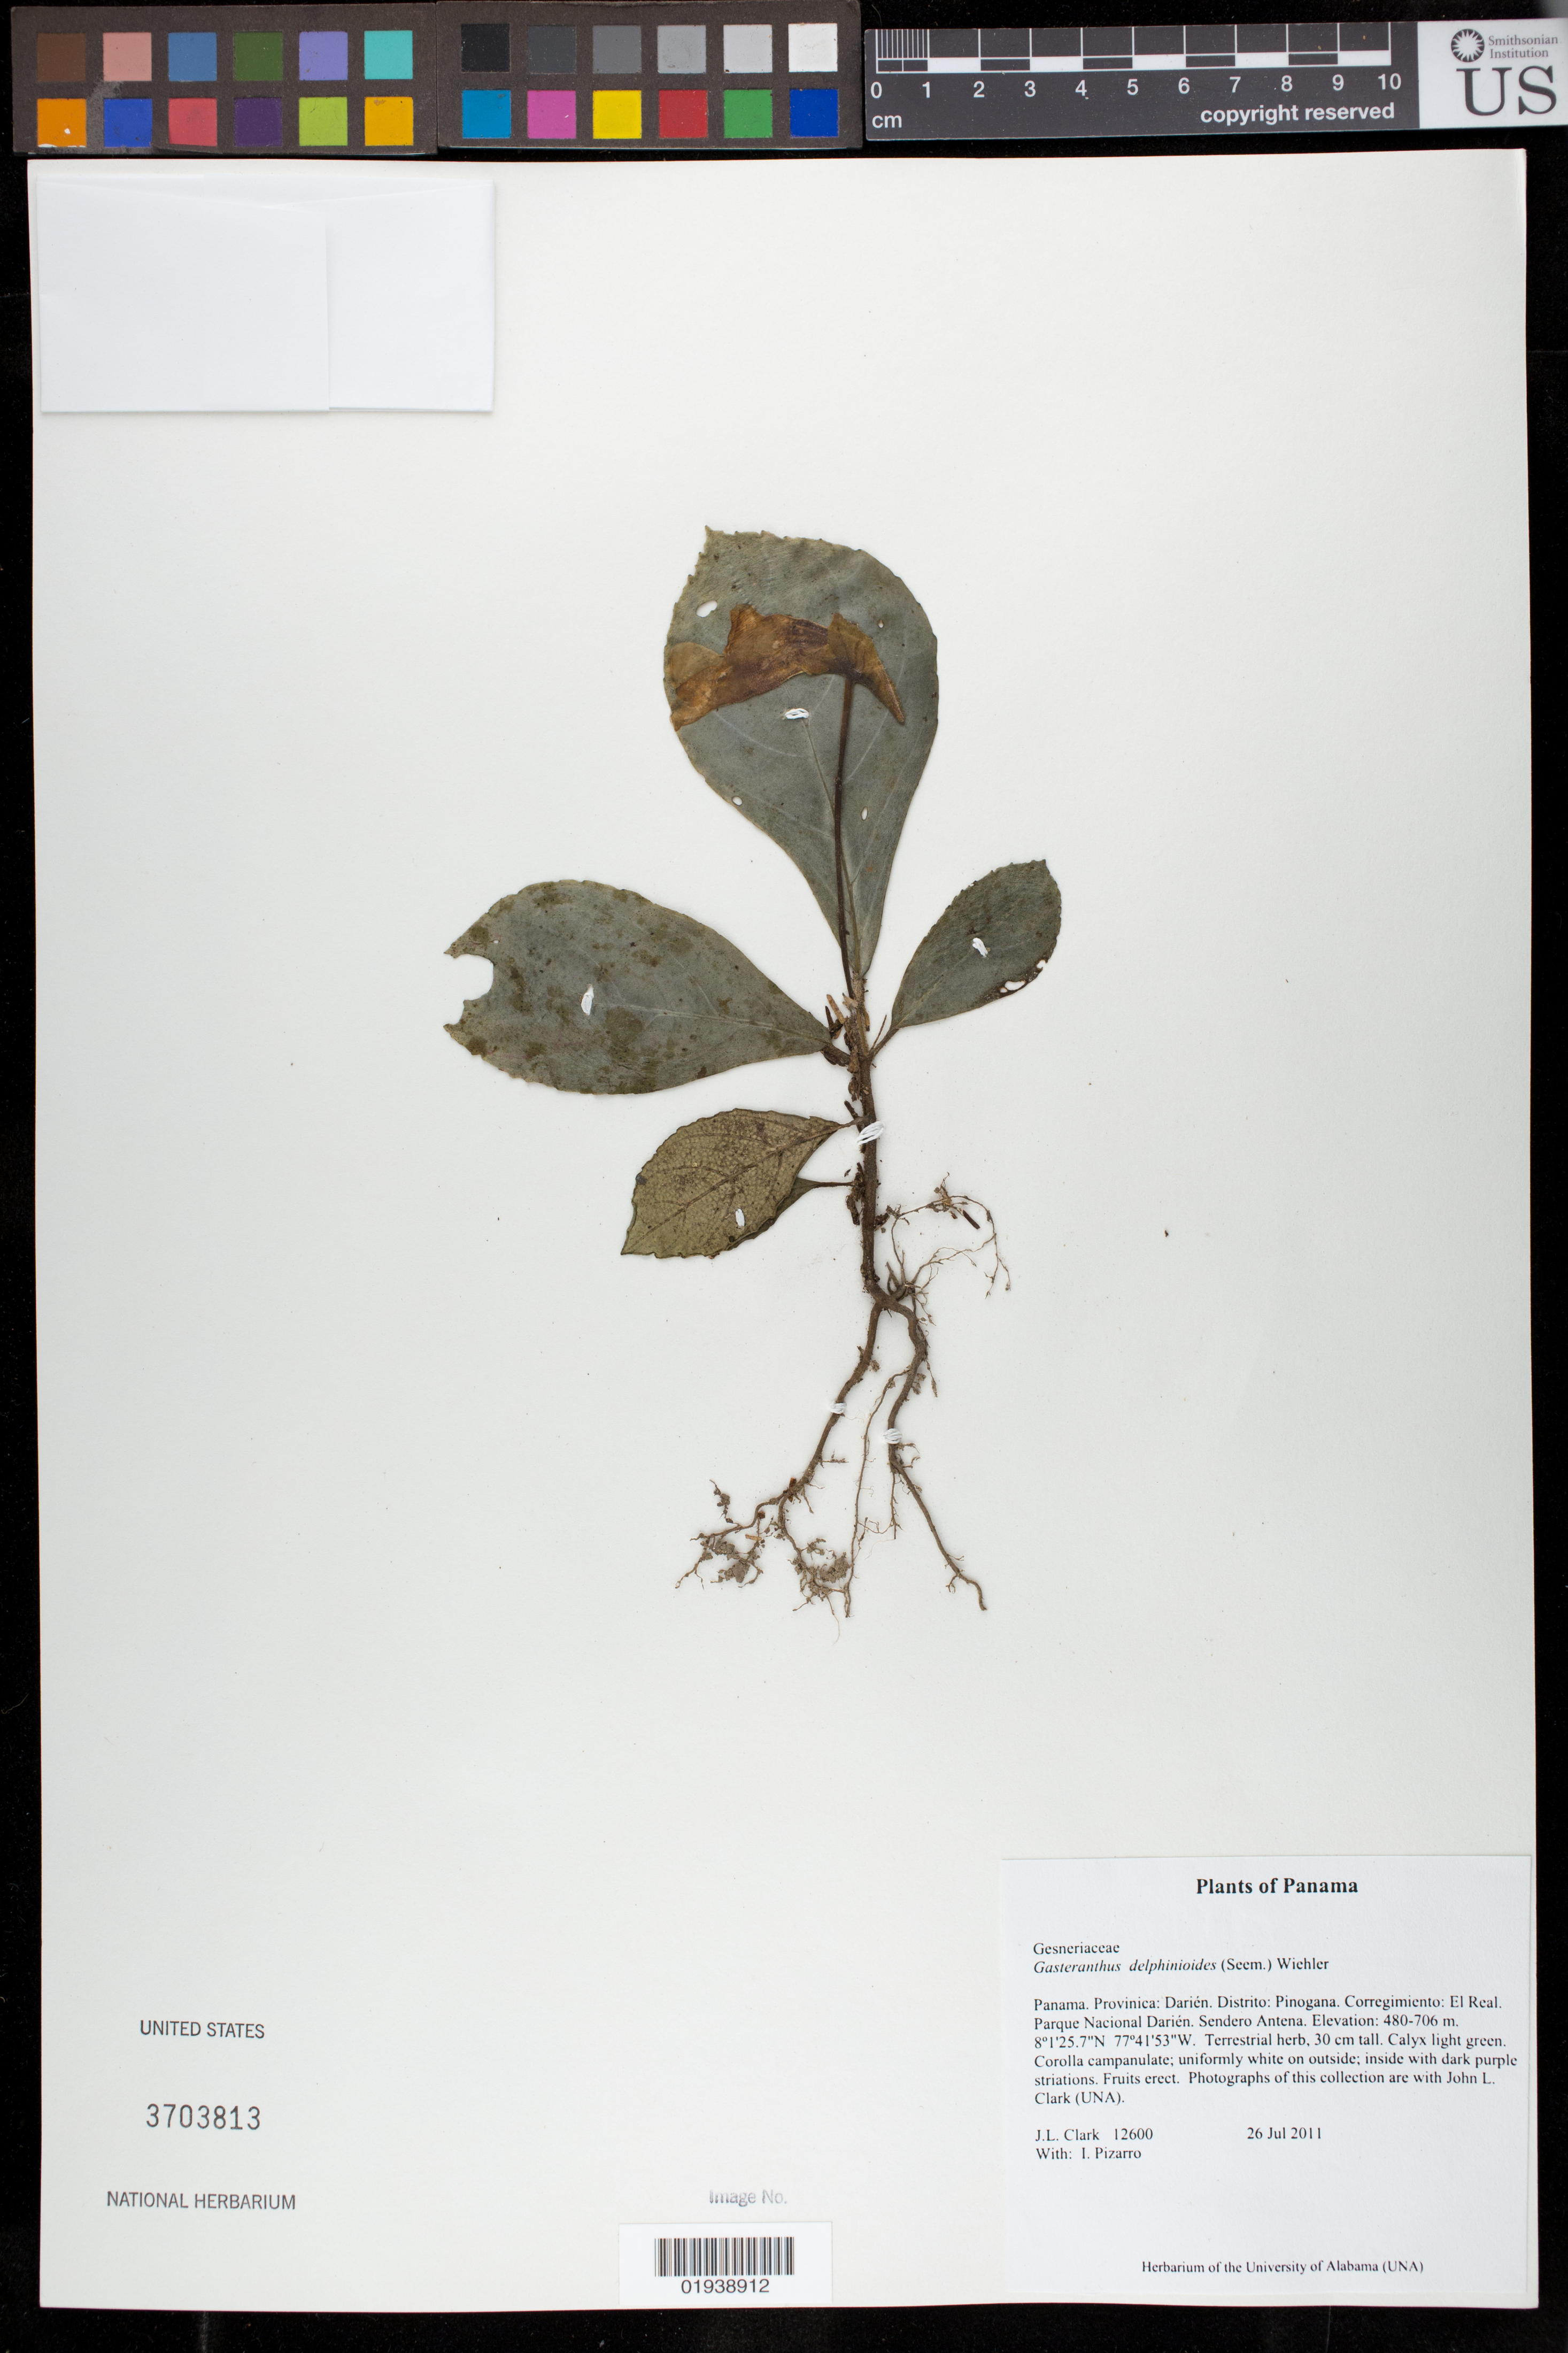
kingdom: Plantae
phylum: Tracheophyta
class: Magnoliopsida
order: Lamiales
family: Gesneriaceae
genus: Gasteranthus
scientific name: Gasteranthus delphiniodes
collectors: J. L. Clark & I. Pizarro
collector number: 12600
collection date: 2011-07-26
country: Panama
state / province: Darién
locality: Distrito Pinogana. El Real. Parque Nacional Darién. Sendero Antena.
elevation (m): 480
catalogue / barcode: US 3703813